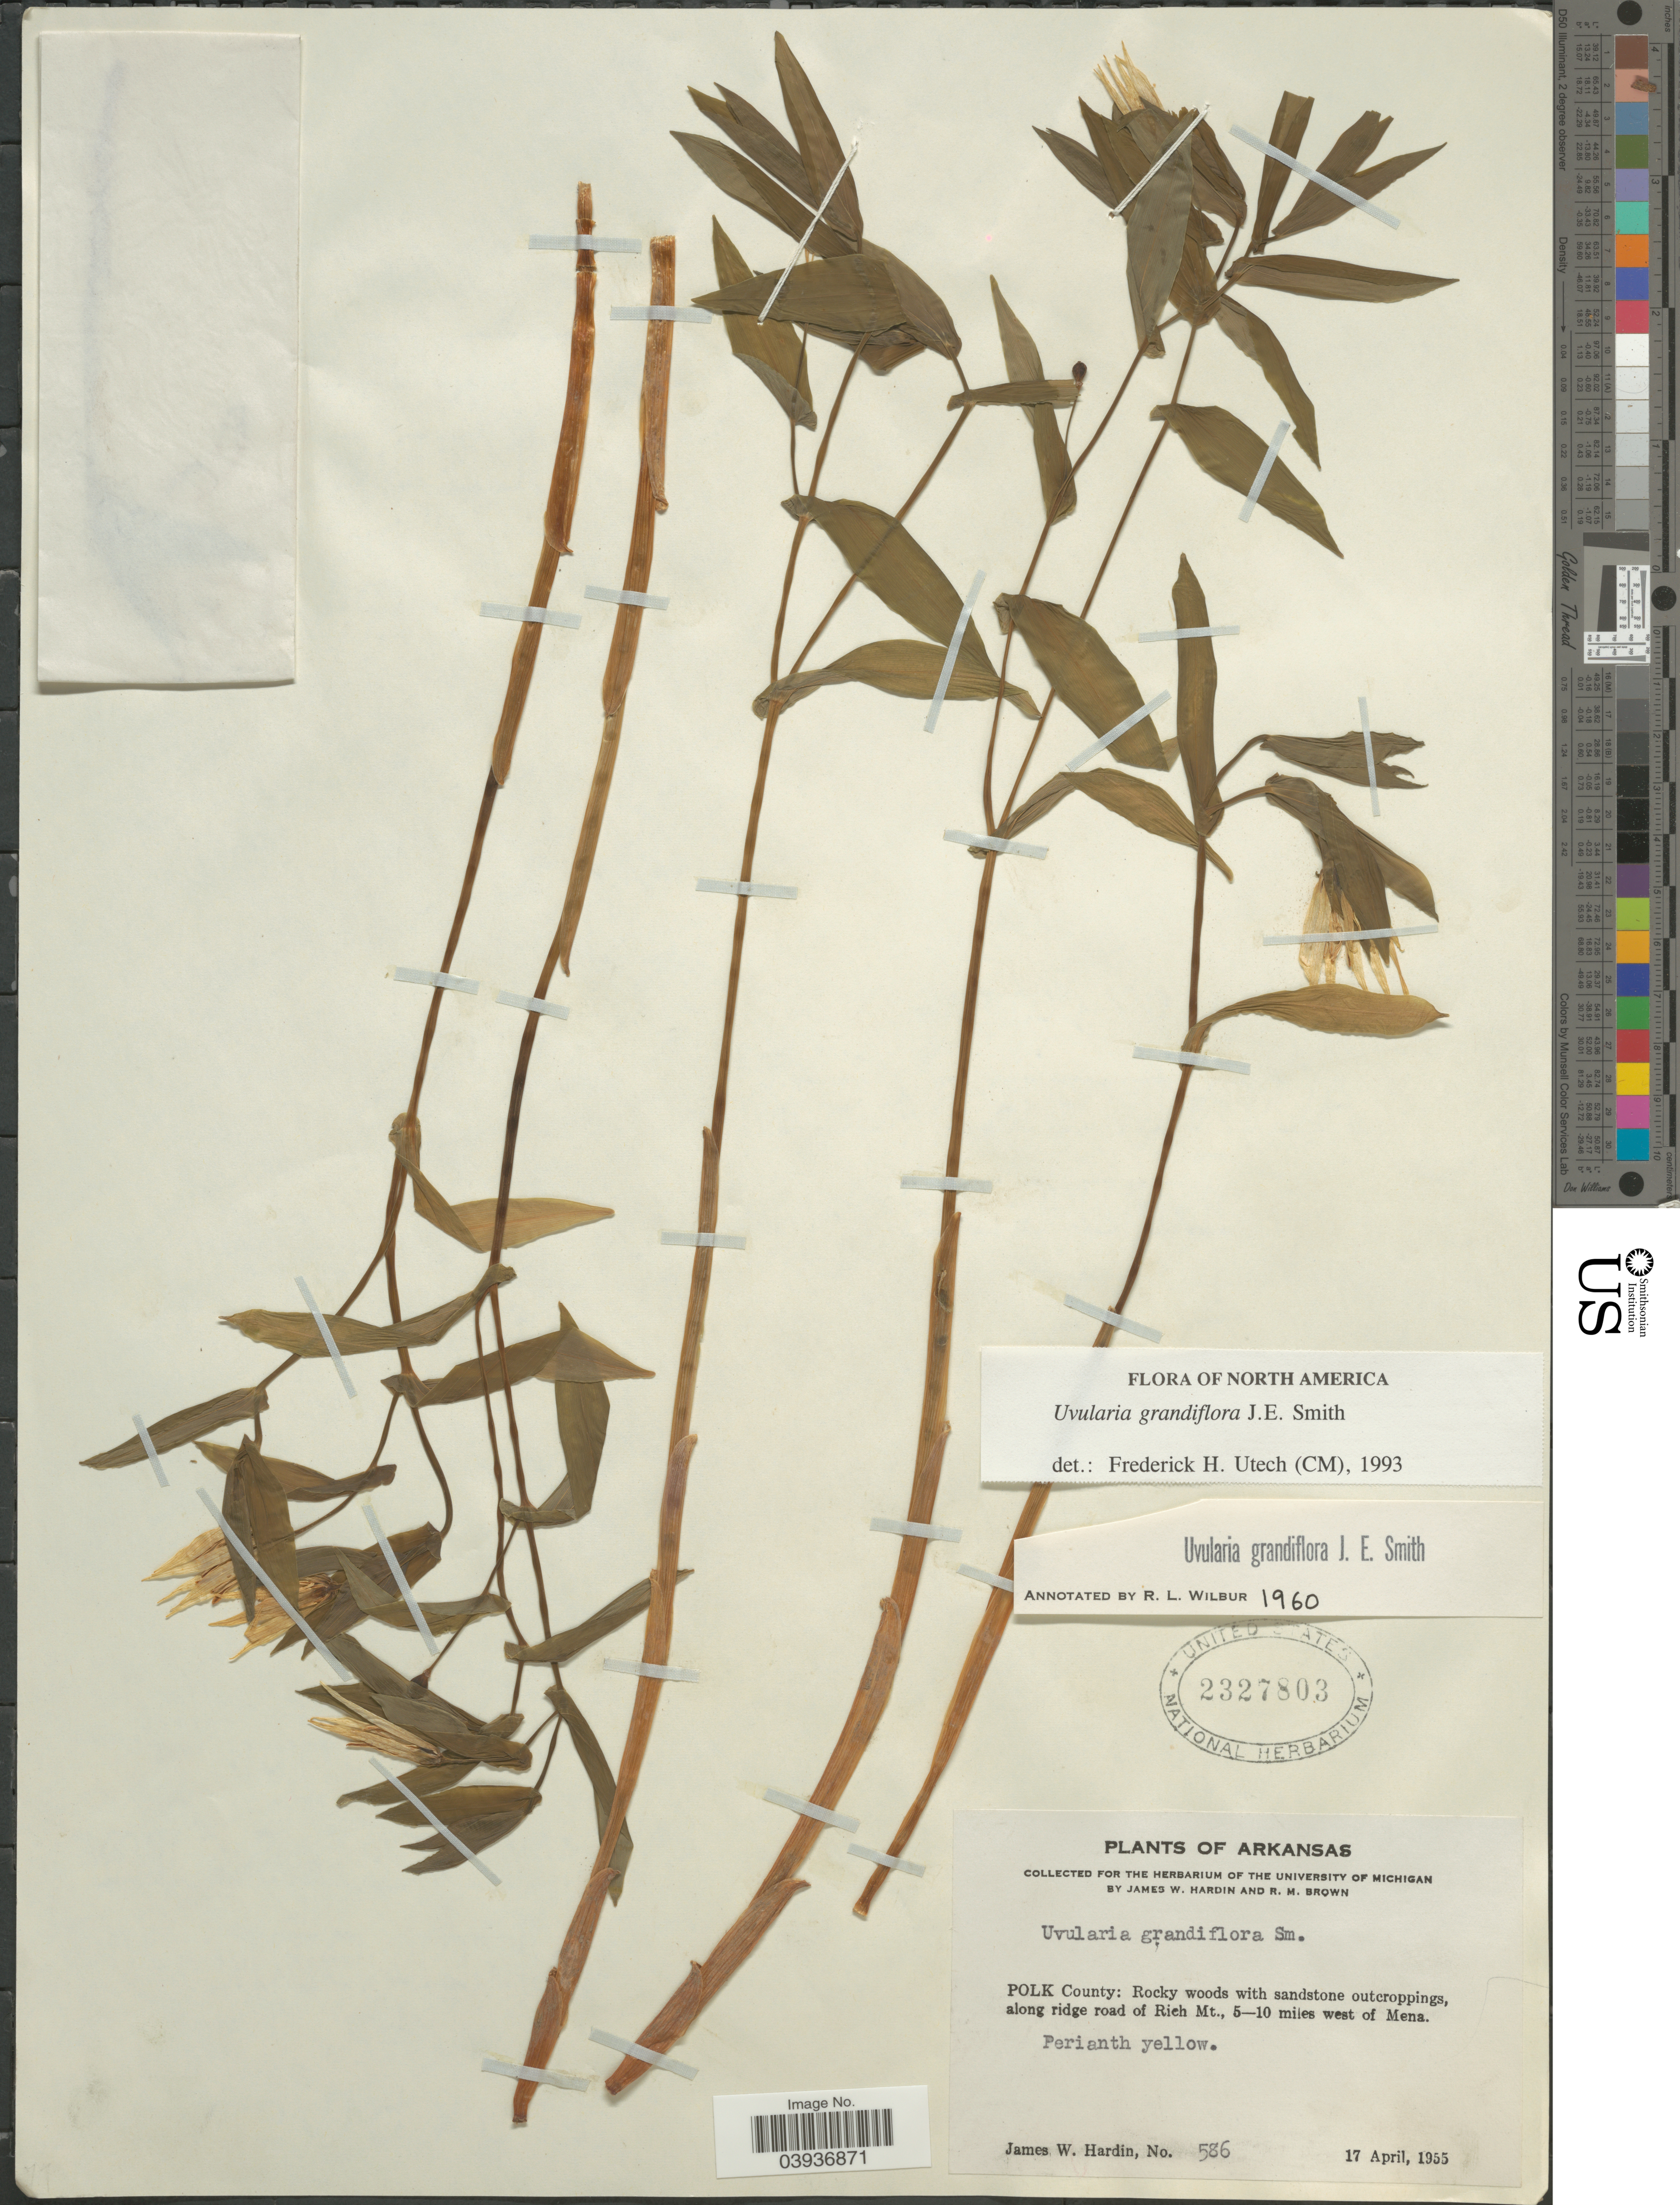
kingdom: Plantae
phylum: Tracheophyta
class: Liliopsida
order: Liliales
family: Colchicaceae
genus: Uvularia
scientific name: Uvularia grandiflora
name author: Sm.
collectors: J. W. Hardin & R. Brown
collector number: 586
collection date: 1955-04-17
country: United States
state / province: Arkansas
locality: Polk County: Rocky woods with sandstone outcroppings, along ridge road of Rich Mt., 5-10 miles west of Mena.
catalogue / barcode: US 2327803